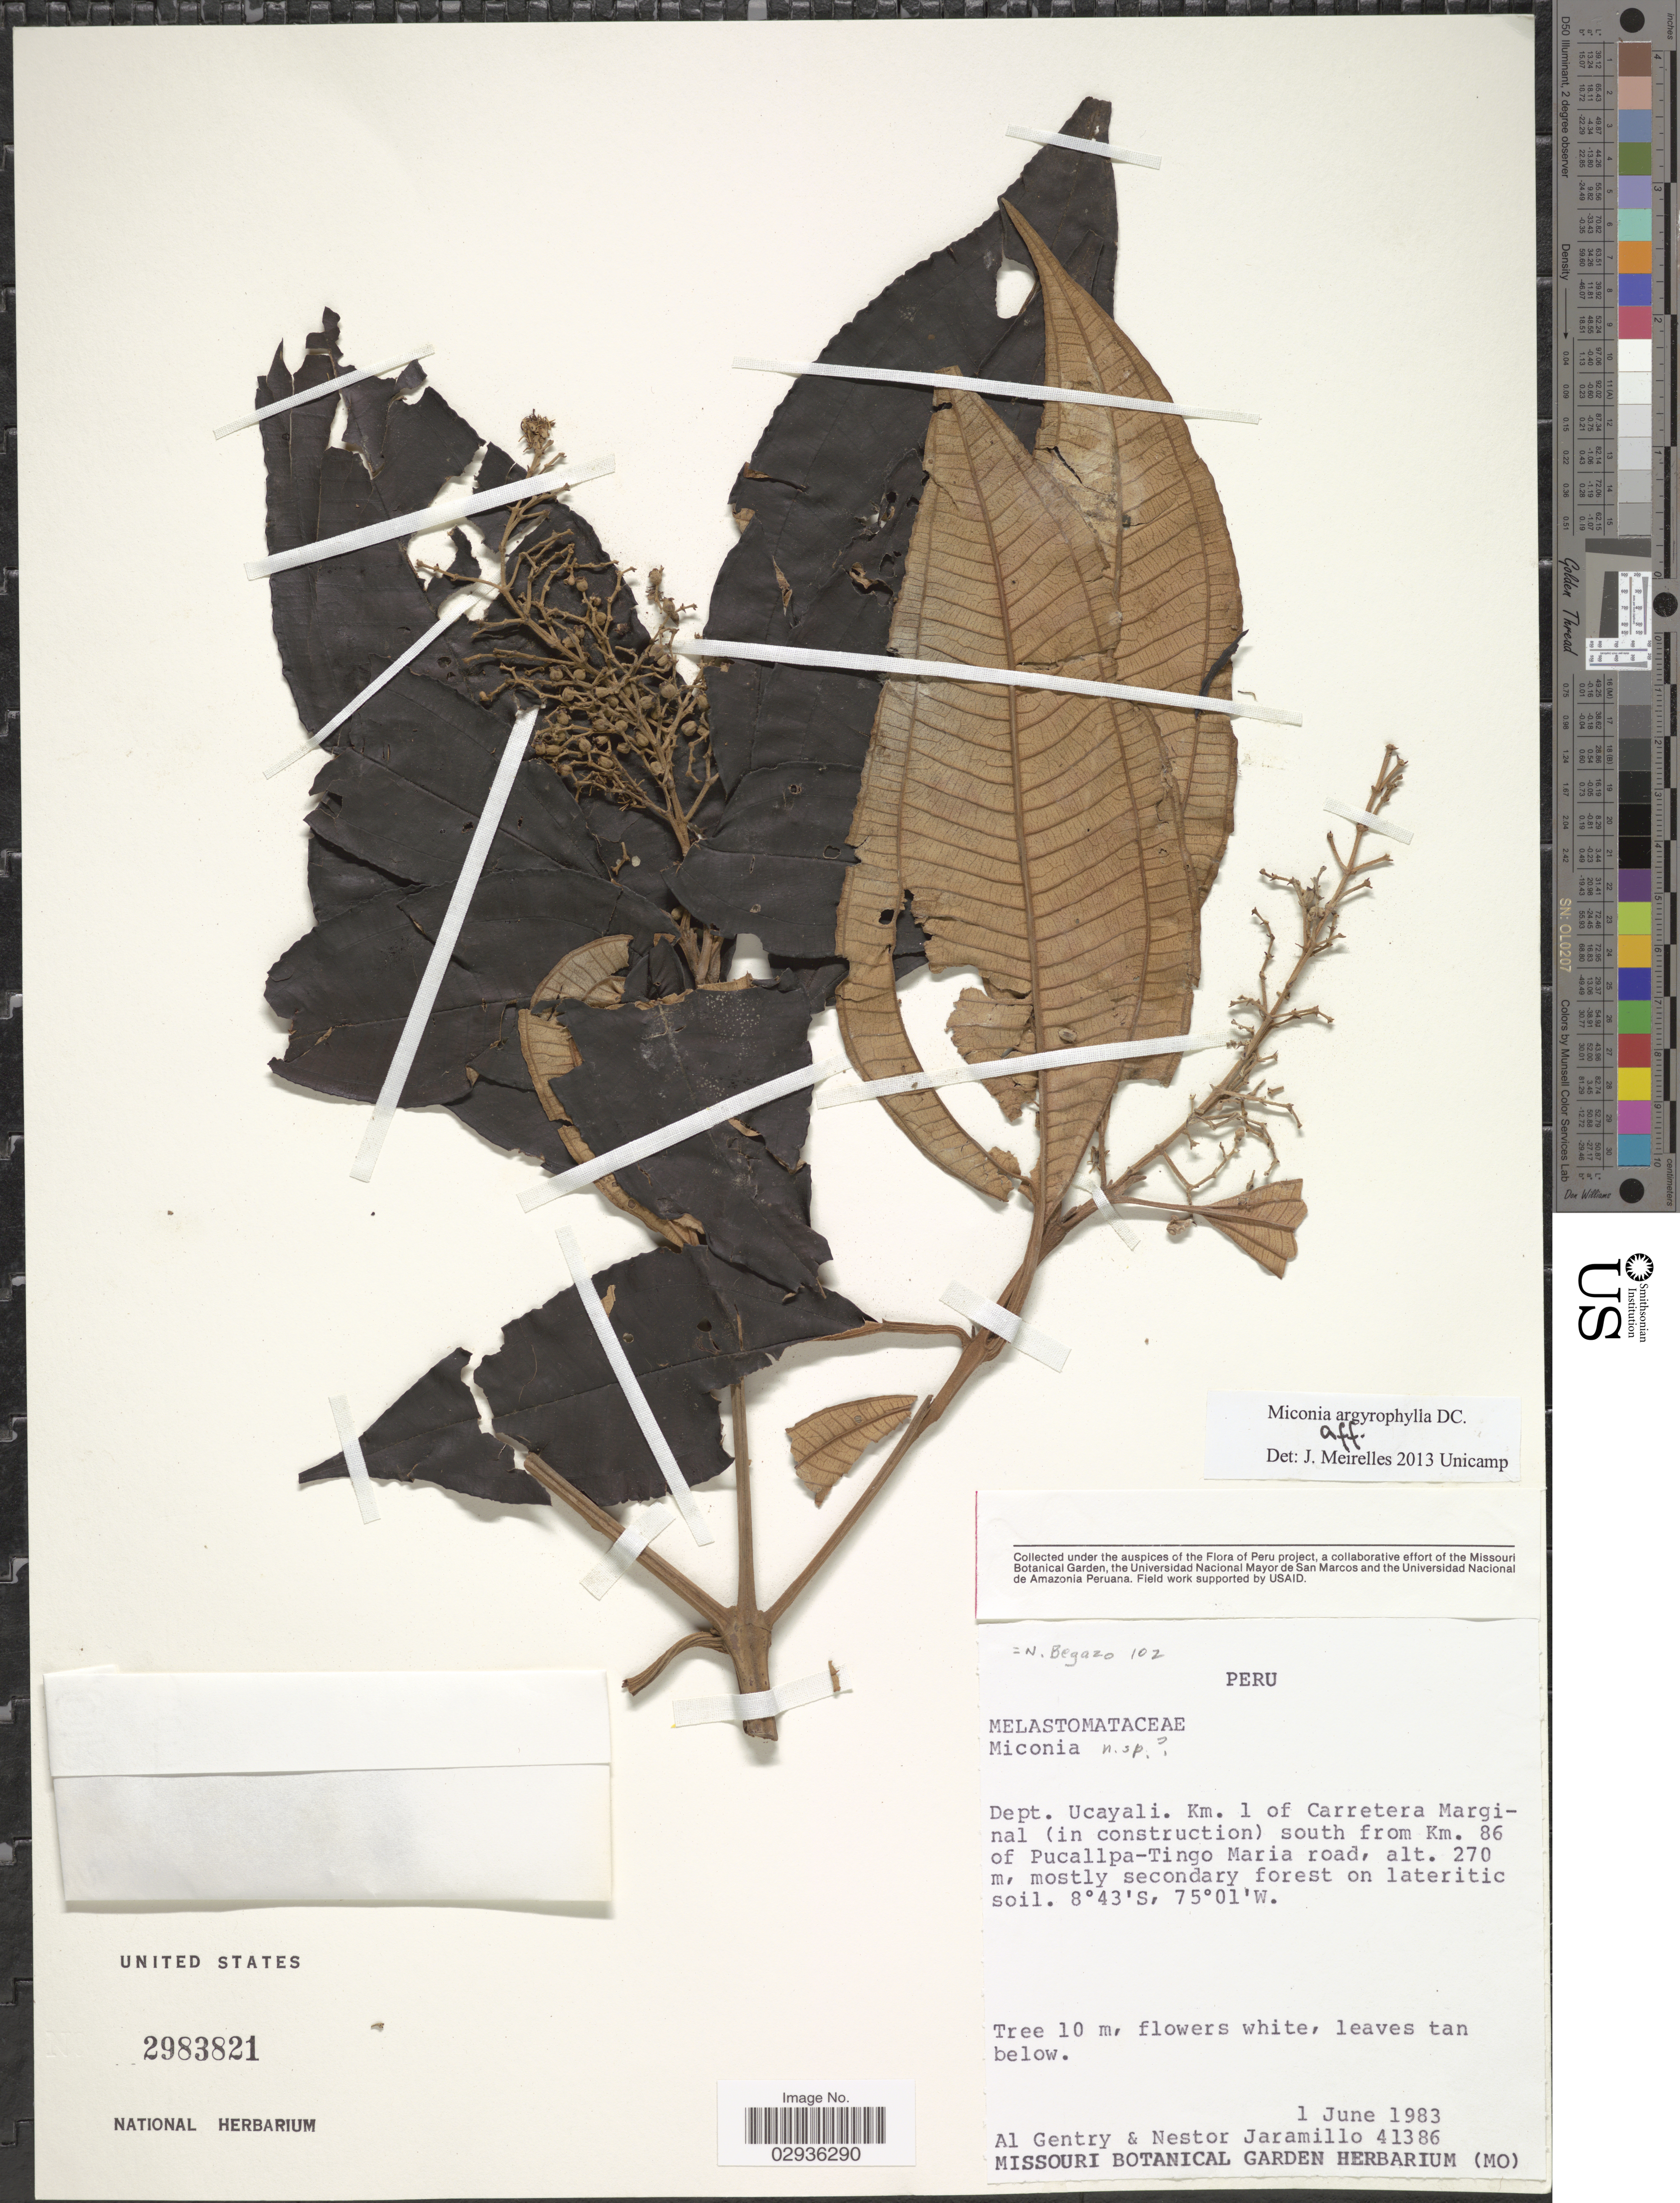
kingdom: Plantae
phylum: Tracheophyta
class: Magnoliopsida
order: Myrtales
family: Melastomataceae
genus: Miconia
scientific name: Miconia argyrophylla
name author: DC.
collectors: A. H. Gentry & N. Jaramillo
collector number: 41386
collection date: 1983-06-01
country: Peru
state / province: Ucayali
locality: Dept. Ucayali. Km. 1 of Carretera Marginal (in contruction) south from Km. 86 of Pucallpa-Tingo Maria road.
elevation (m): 270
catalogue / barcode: US 2983821